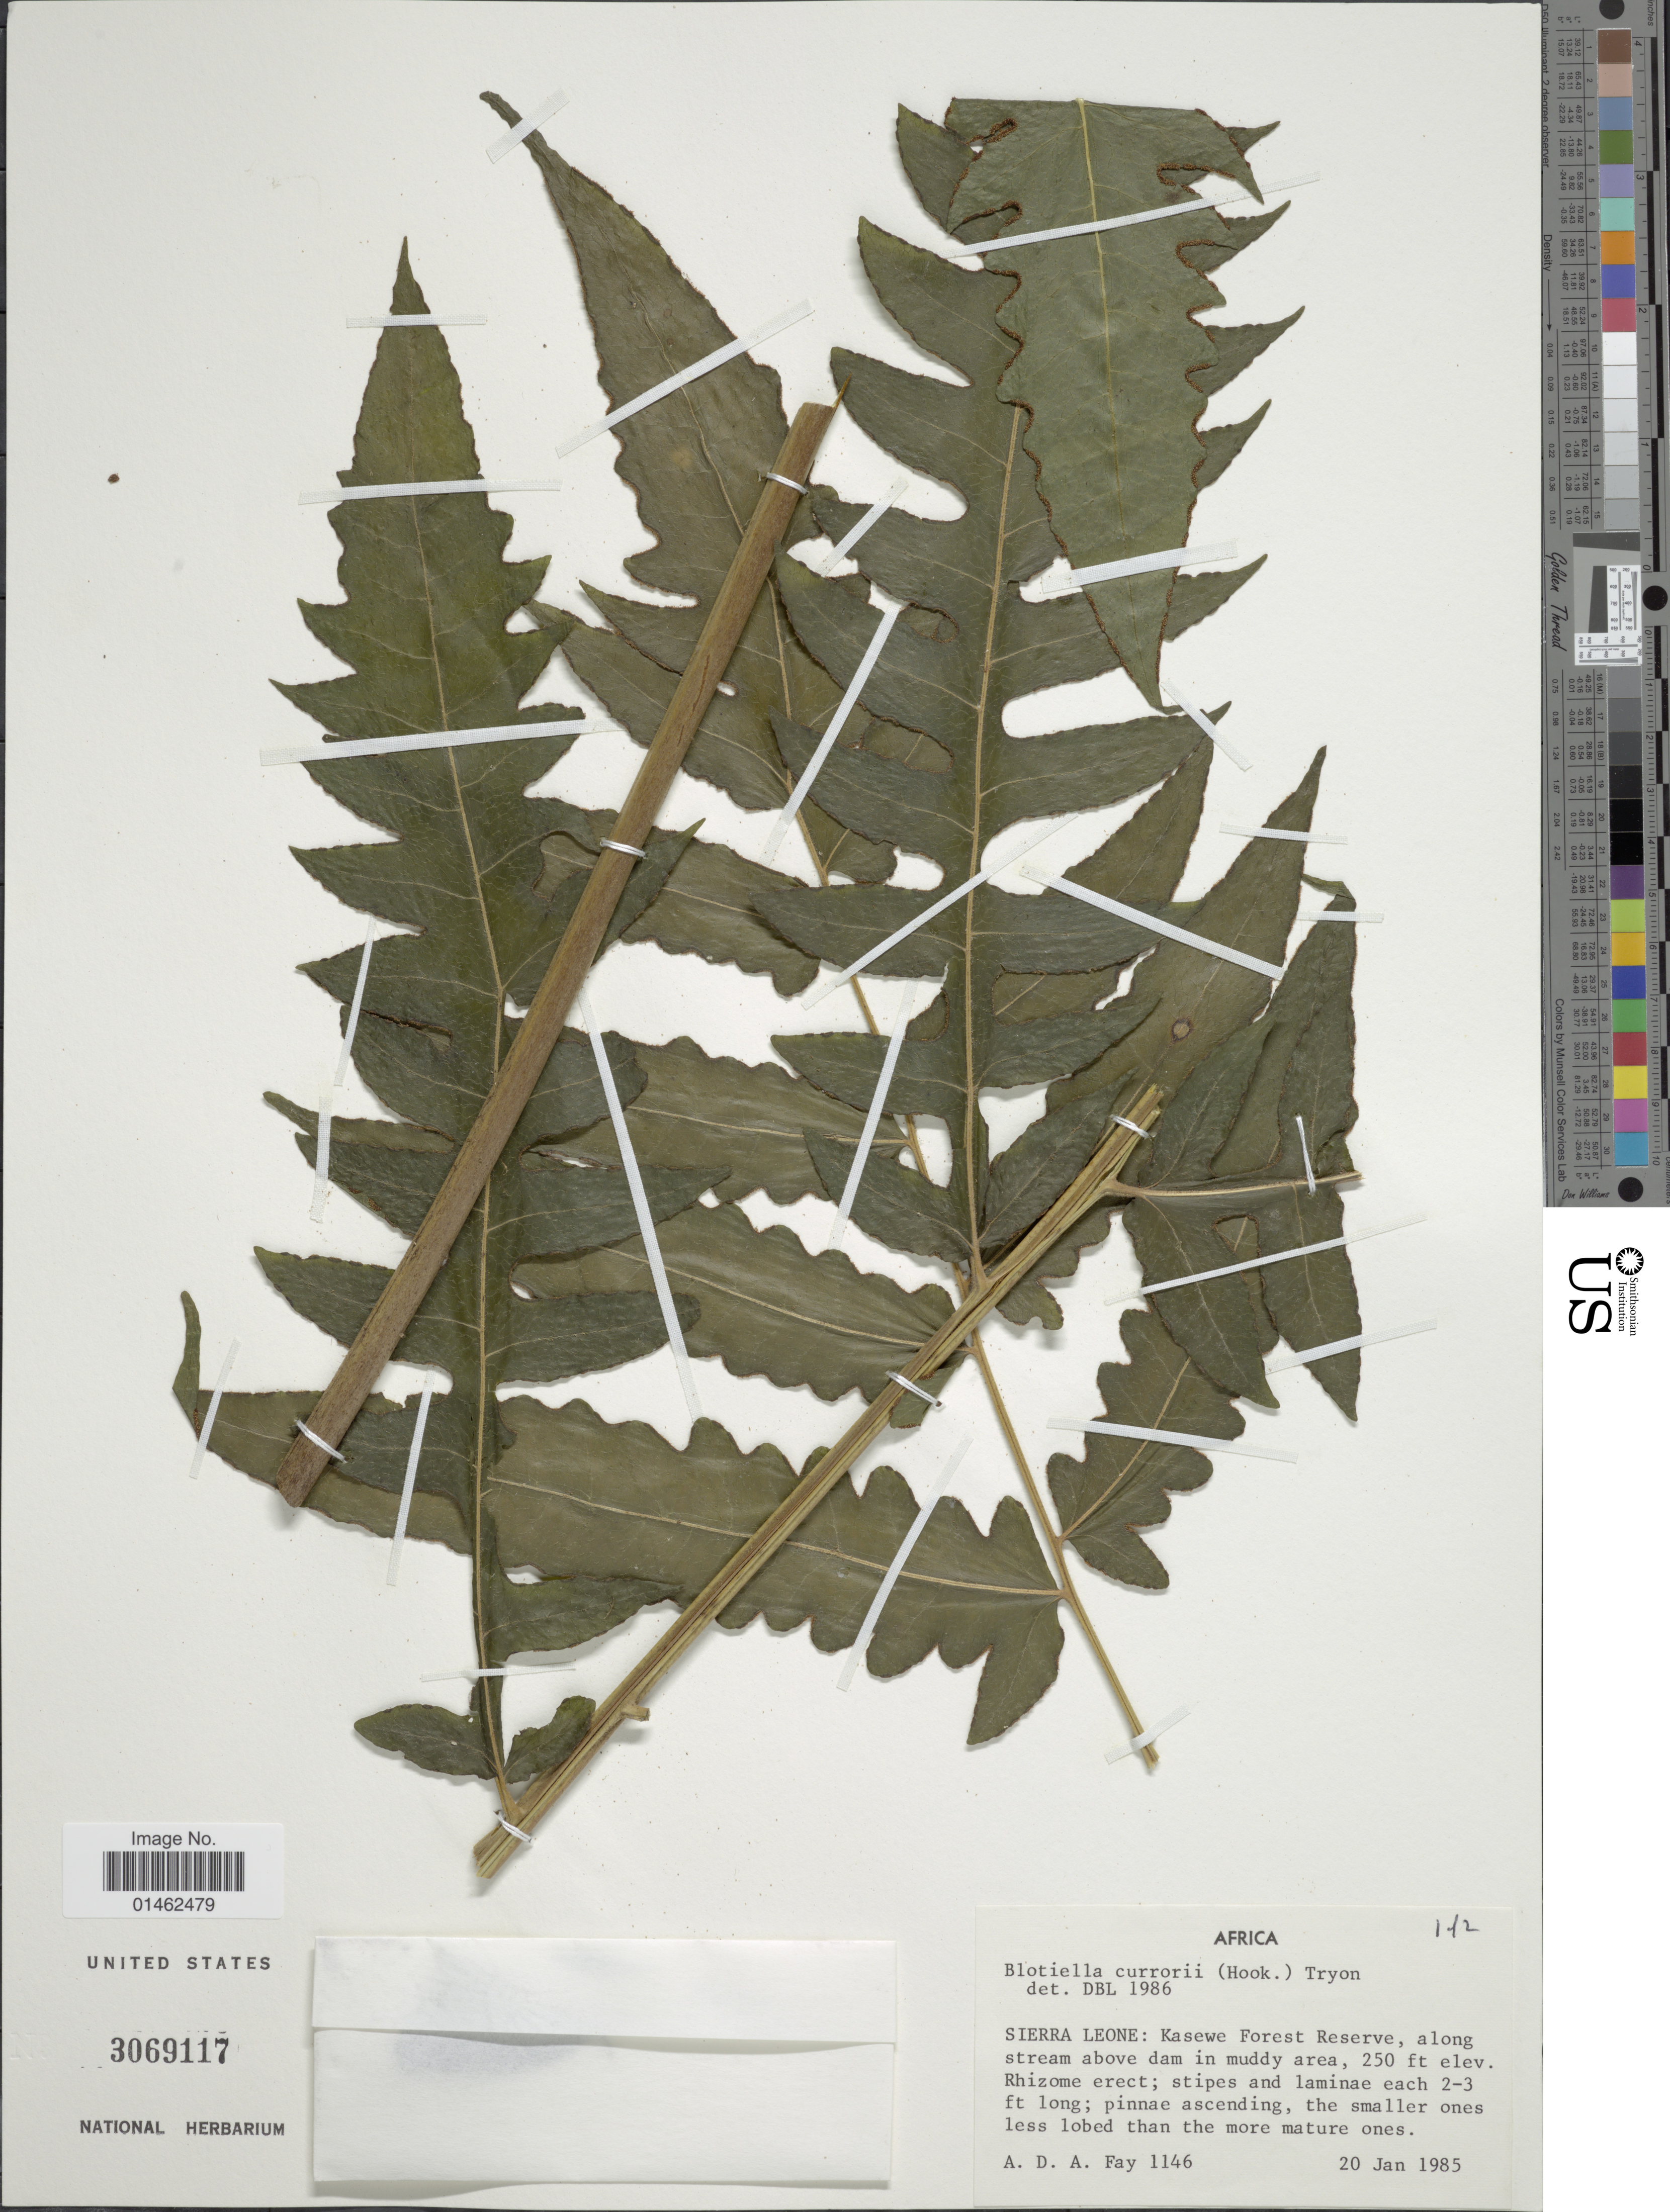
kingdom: Plantae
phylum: Tracheophyta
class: Polypodiopsida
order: Polypodiales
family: Dennstaedtiaceae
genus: Blotiella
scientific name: Blotiella currorii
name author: Hook.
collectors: A. Fay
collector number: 1146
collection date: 1985-01-20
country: Sierra Leone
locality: Africa, Kasewe Forest Reserve, along stream above above dam in muddy area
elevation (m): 76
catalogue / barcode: US 3069117